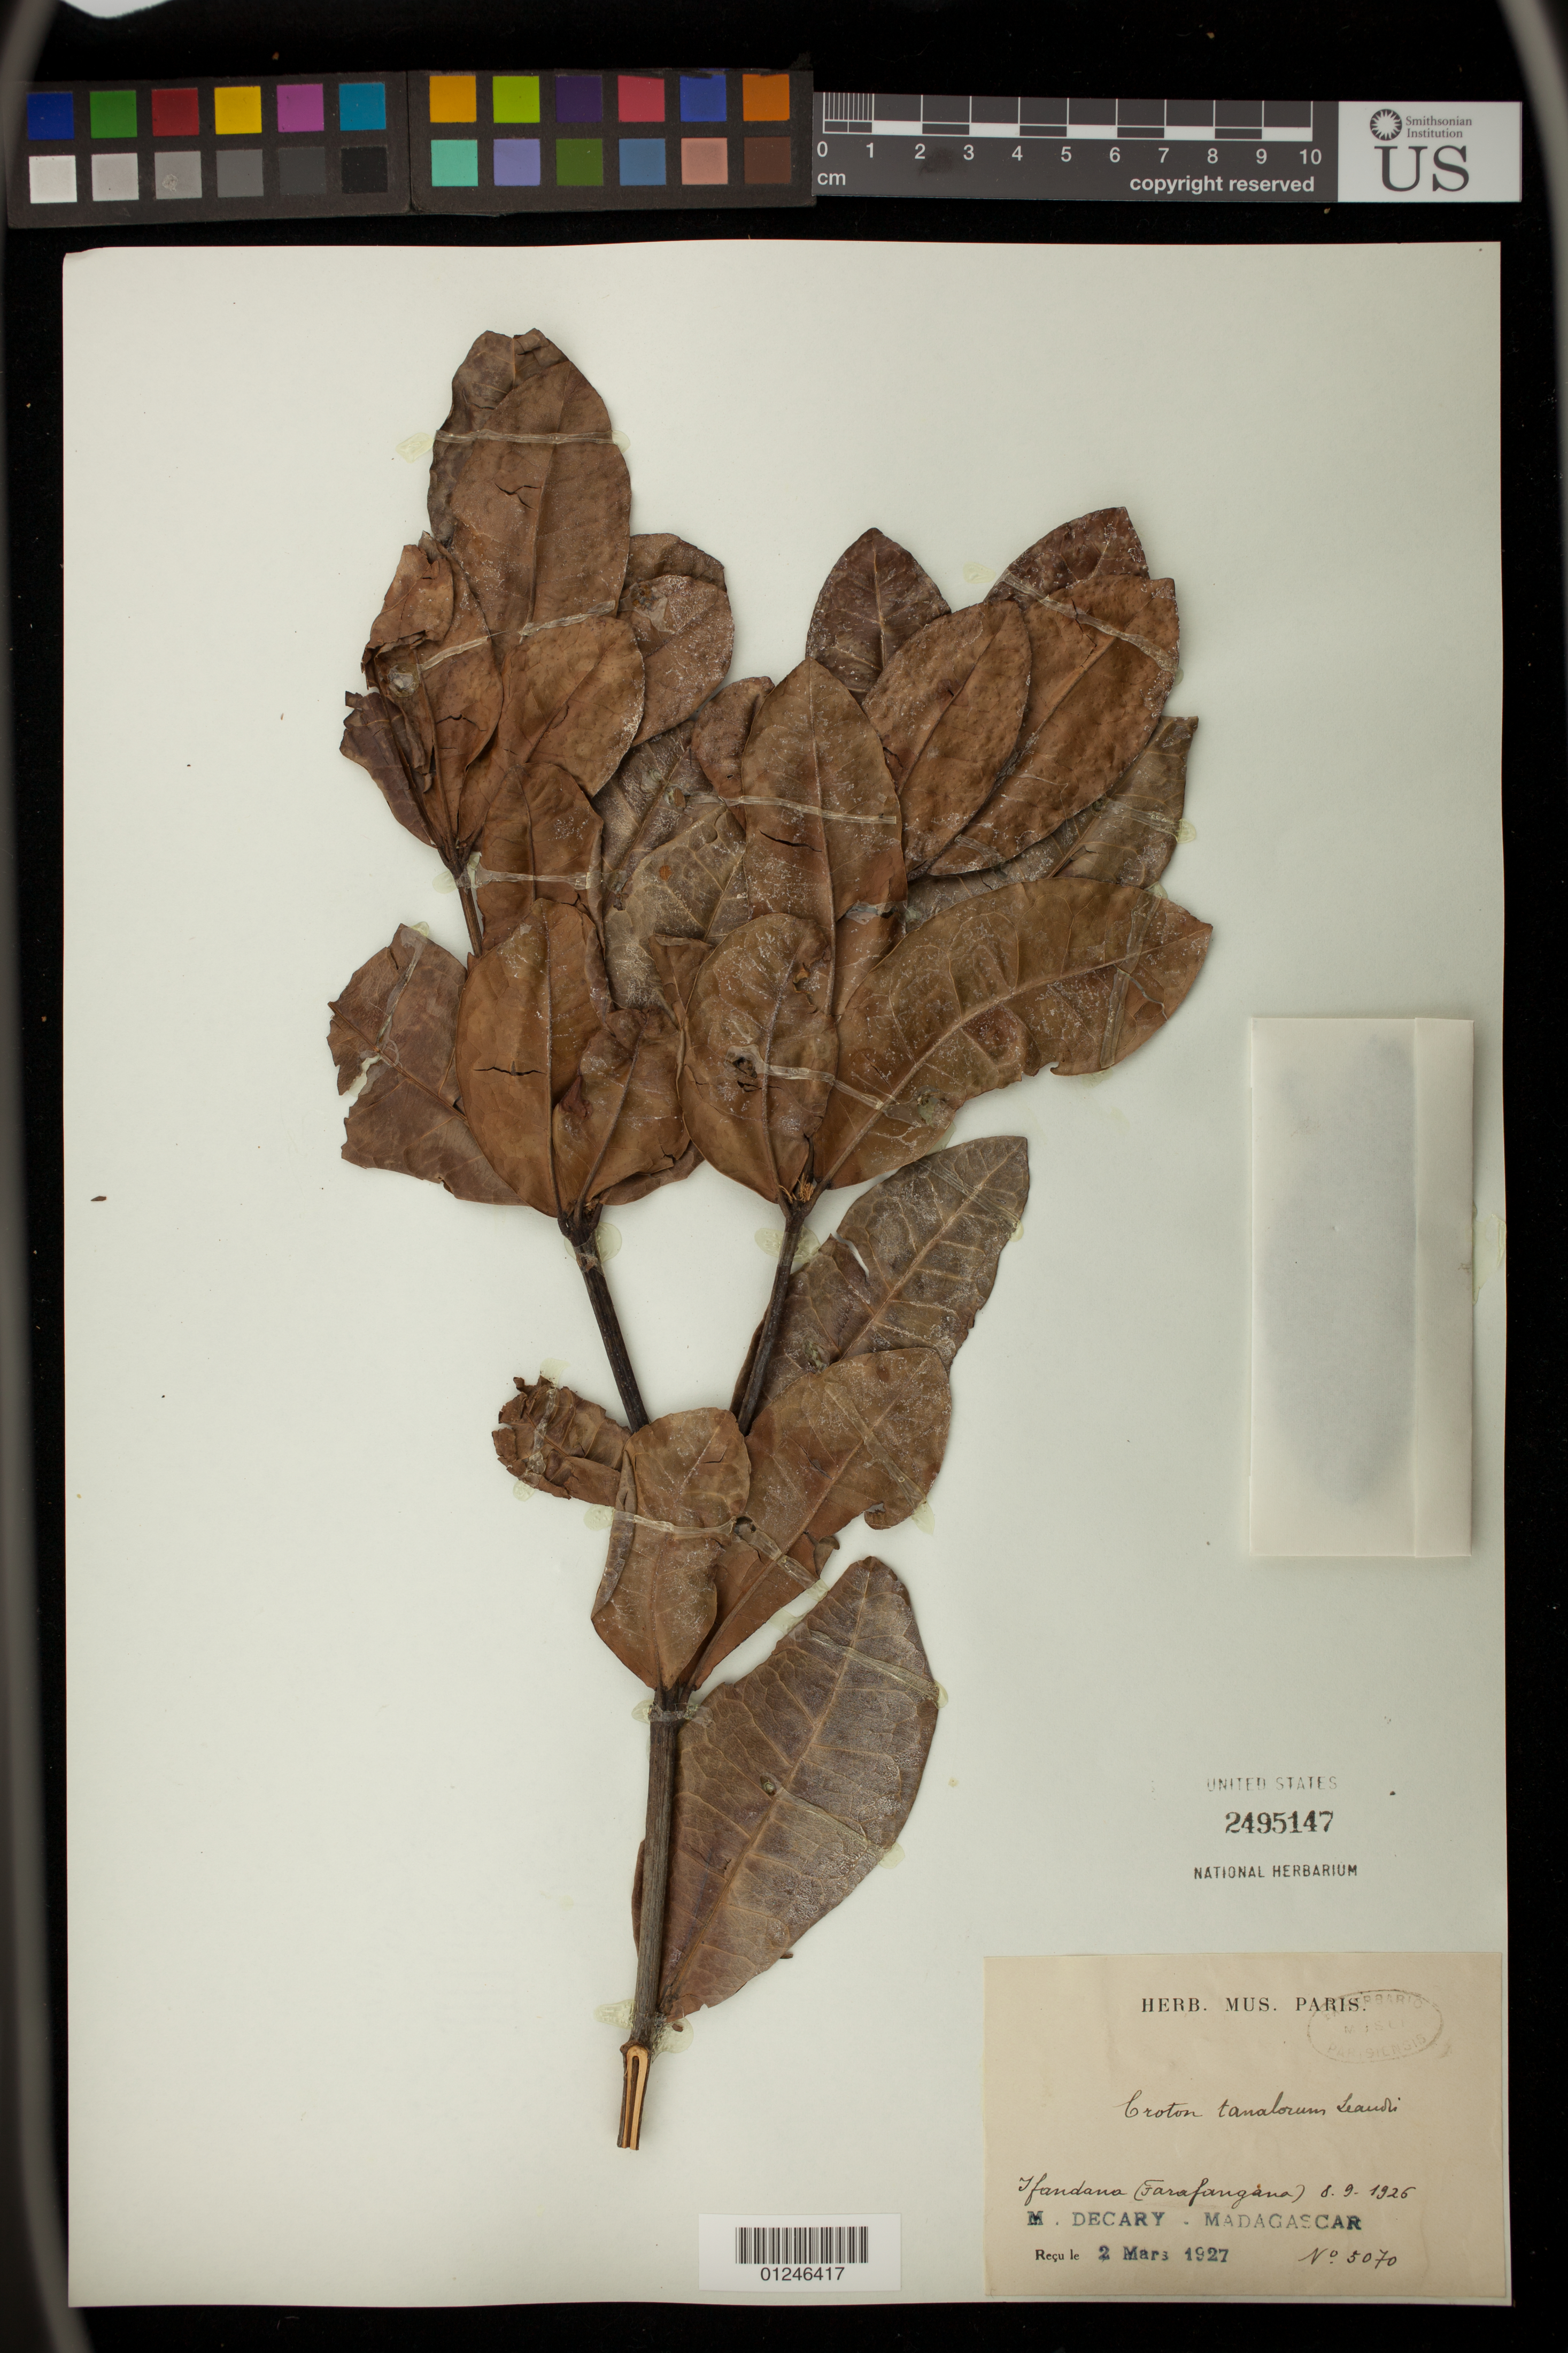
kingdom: Plantae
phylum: Tracheophyta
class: Magnoliopsida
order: Malpighiales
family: Euphorbiaceae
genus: Croton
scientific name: Croton tanalorum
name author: Leandri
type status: Isotype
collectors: R. Decary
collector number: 5070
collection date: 1926-09-08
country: Madagascar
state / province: Atsimo-Andrefana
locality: Tfandana (Farafangana)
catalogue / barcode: US 2495147